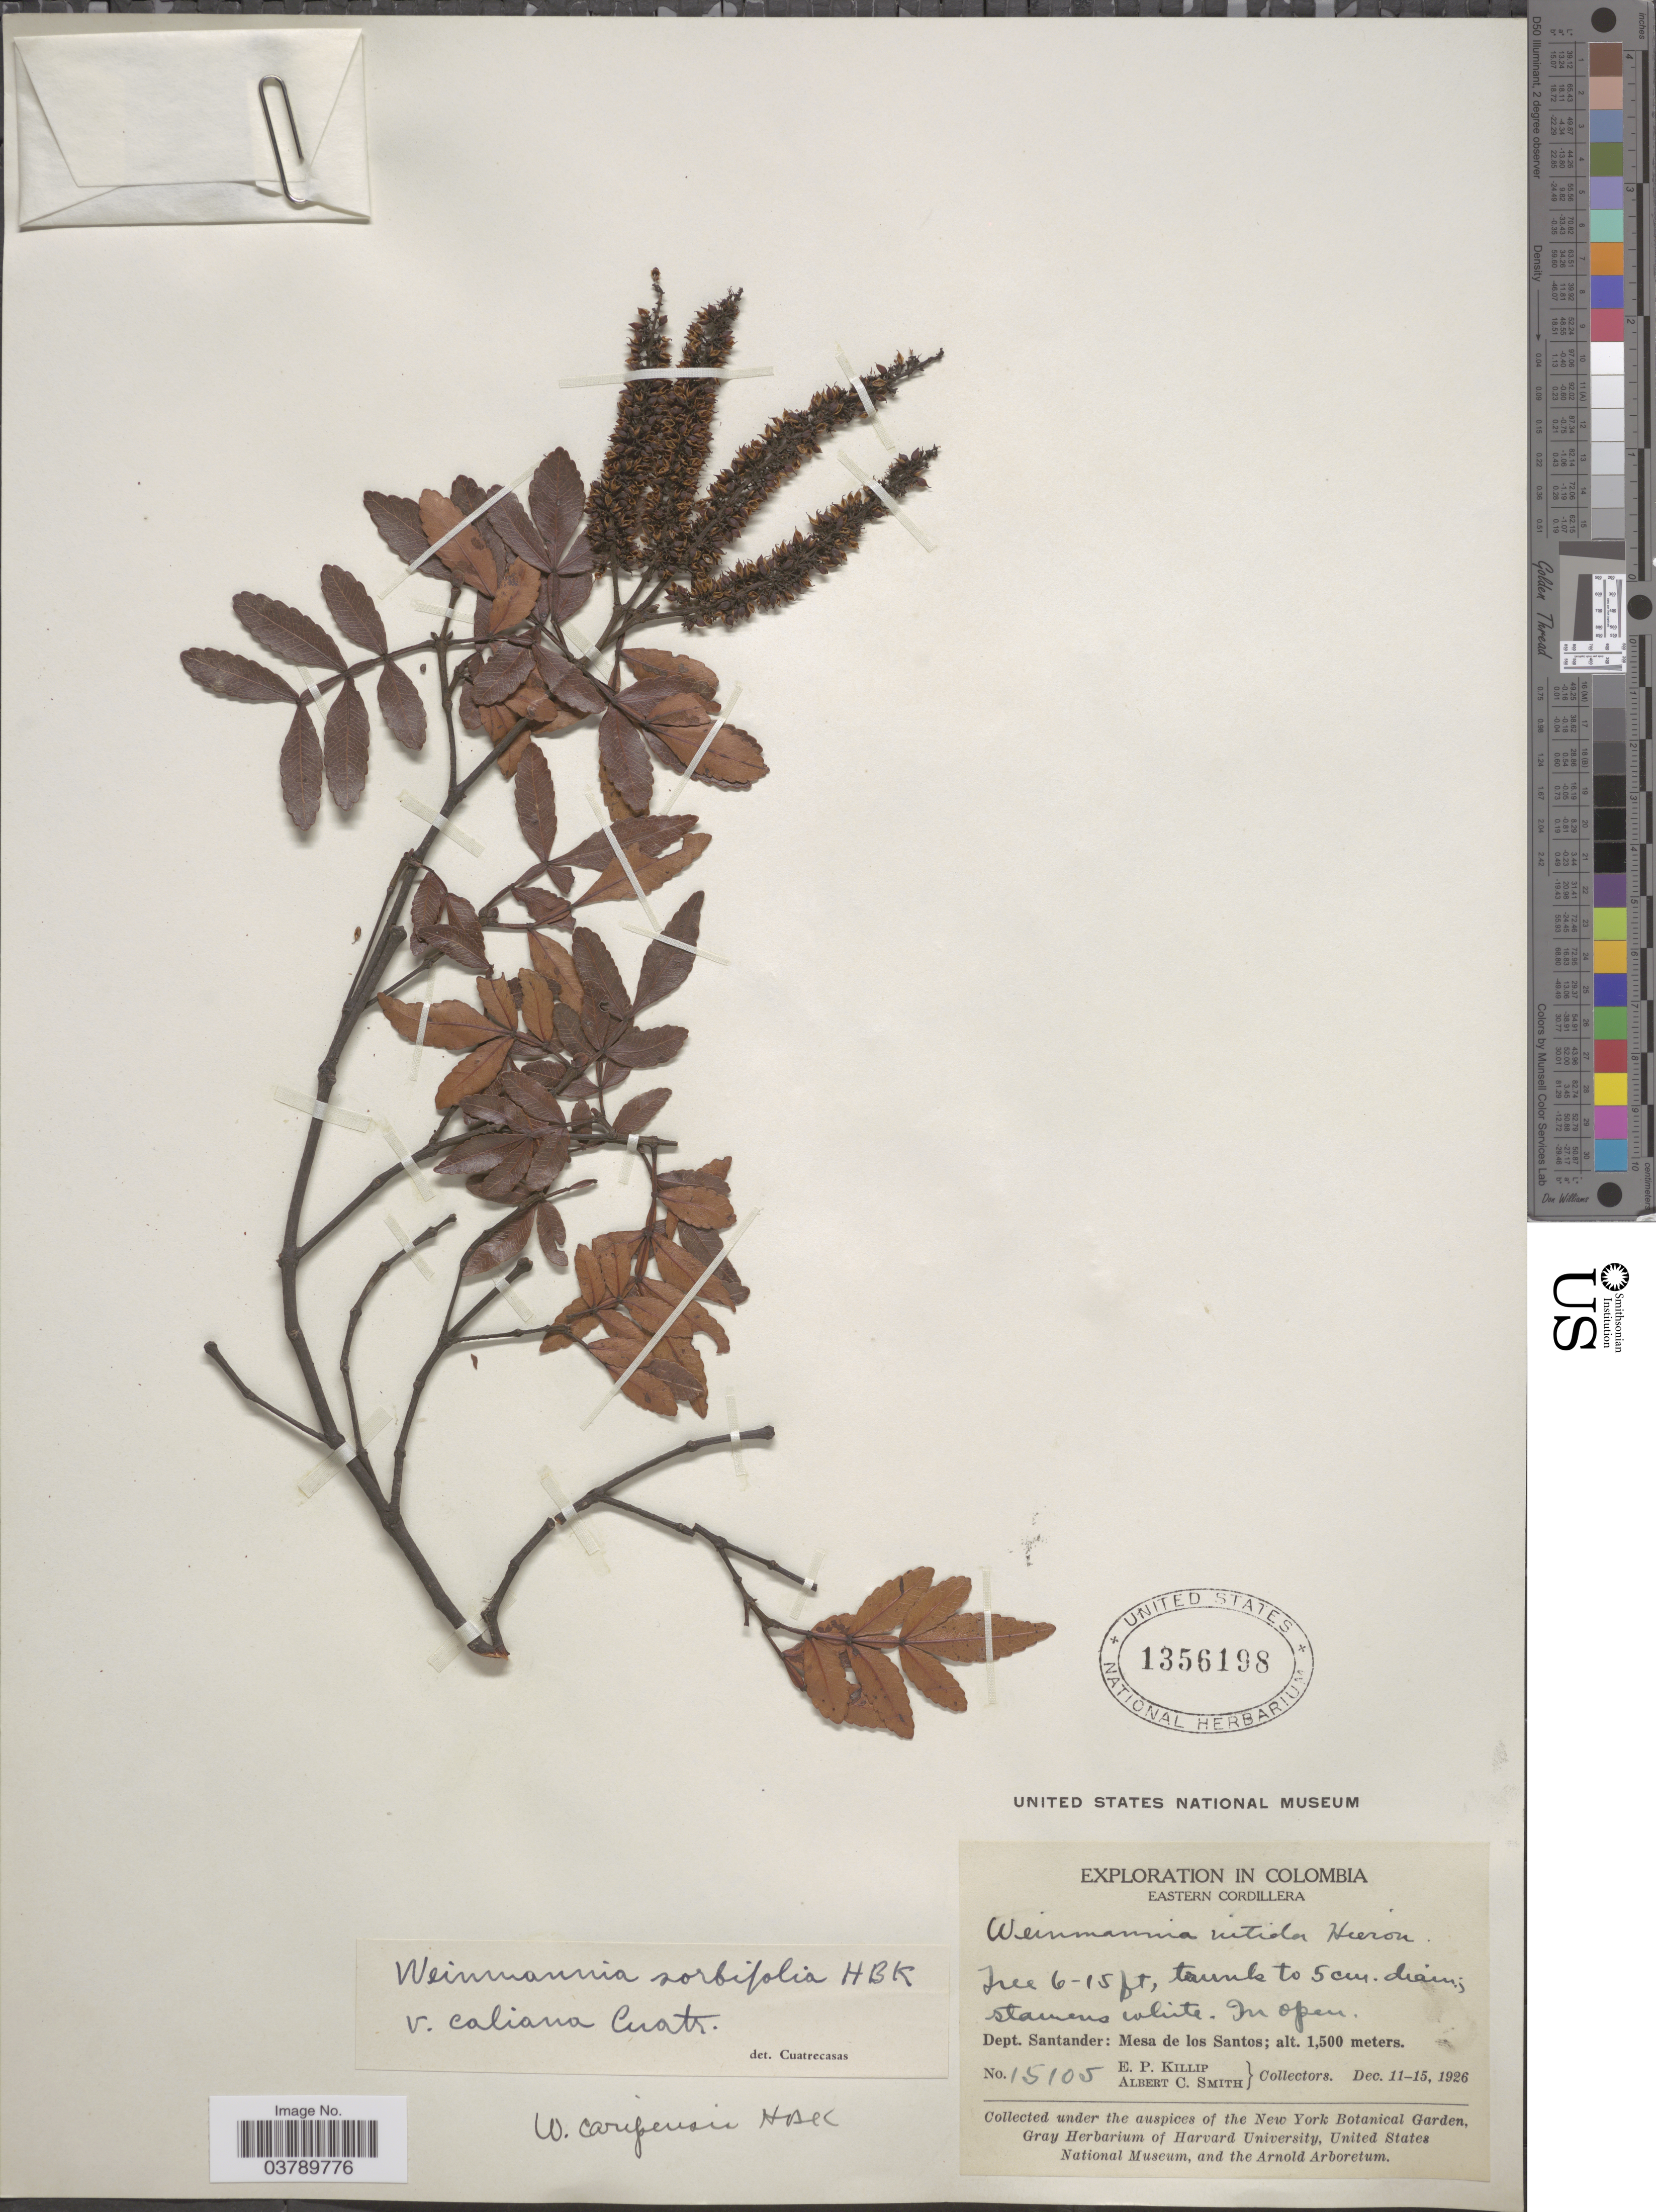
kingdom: Plantae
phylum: Tracheophyta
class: Magnoliopsida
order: Oxalidales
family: Cunoniaceae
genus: Weinmannia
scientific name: Weinmannia sorbifolia var. sorbifolia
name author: Kunth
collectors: E. P. Killip & A. C. Smith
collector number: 15105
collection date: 1926-12-11/1926-12-15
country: Colombia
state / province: Santander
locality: Eastern Cordillera. Dept. Santander: Mesa de los Santos.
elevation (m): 1500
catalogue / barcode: US 1356198